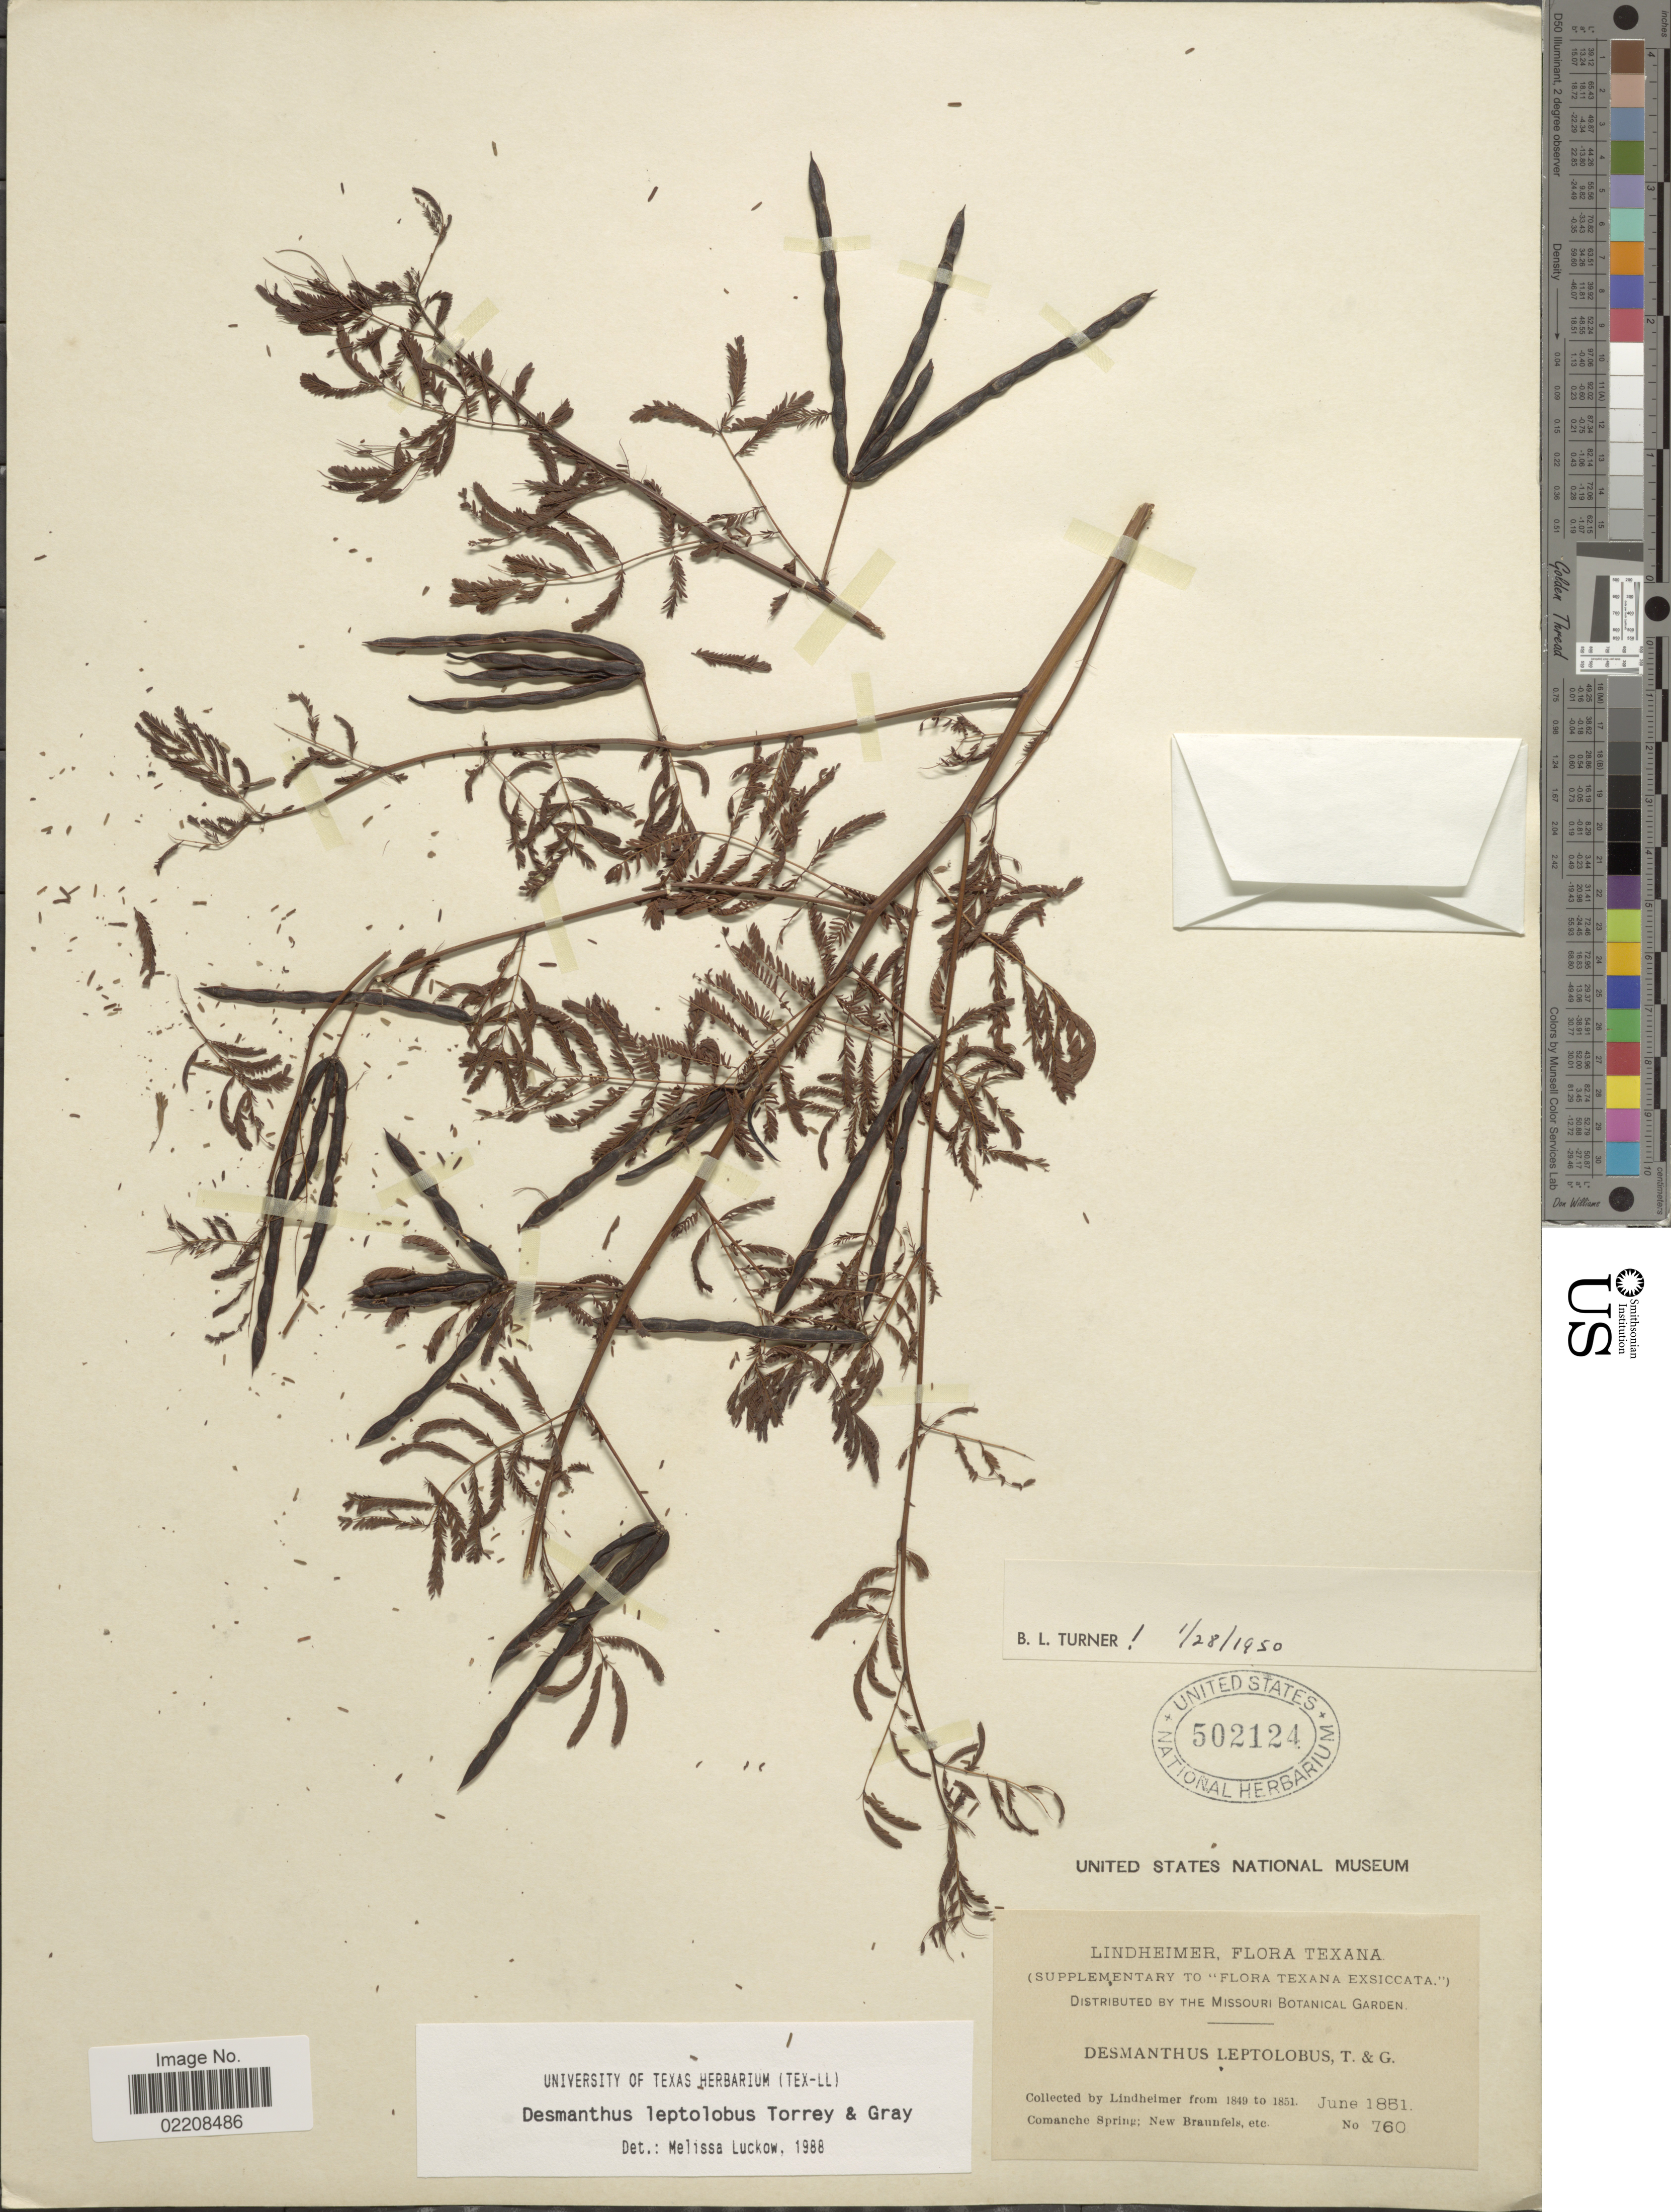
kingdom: Plantae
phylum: Tracheophyta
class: Magnoliopsida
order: Fabales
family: Fabaceae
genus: Desmanthus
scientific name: Desmanthus leptolobus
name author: Torr. & A. Gray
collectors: -. Lindheimer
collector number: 760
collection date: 1851-06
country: United States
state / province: Texas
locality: Texana. Comanche Spring: New Braunfels, etc.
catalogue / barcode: US 502124